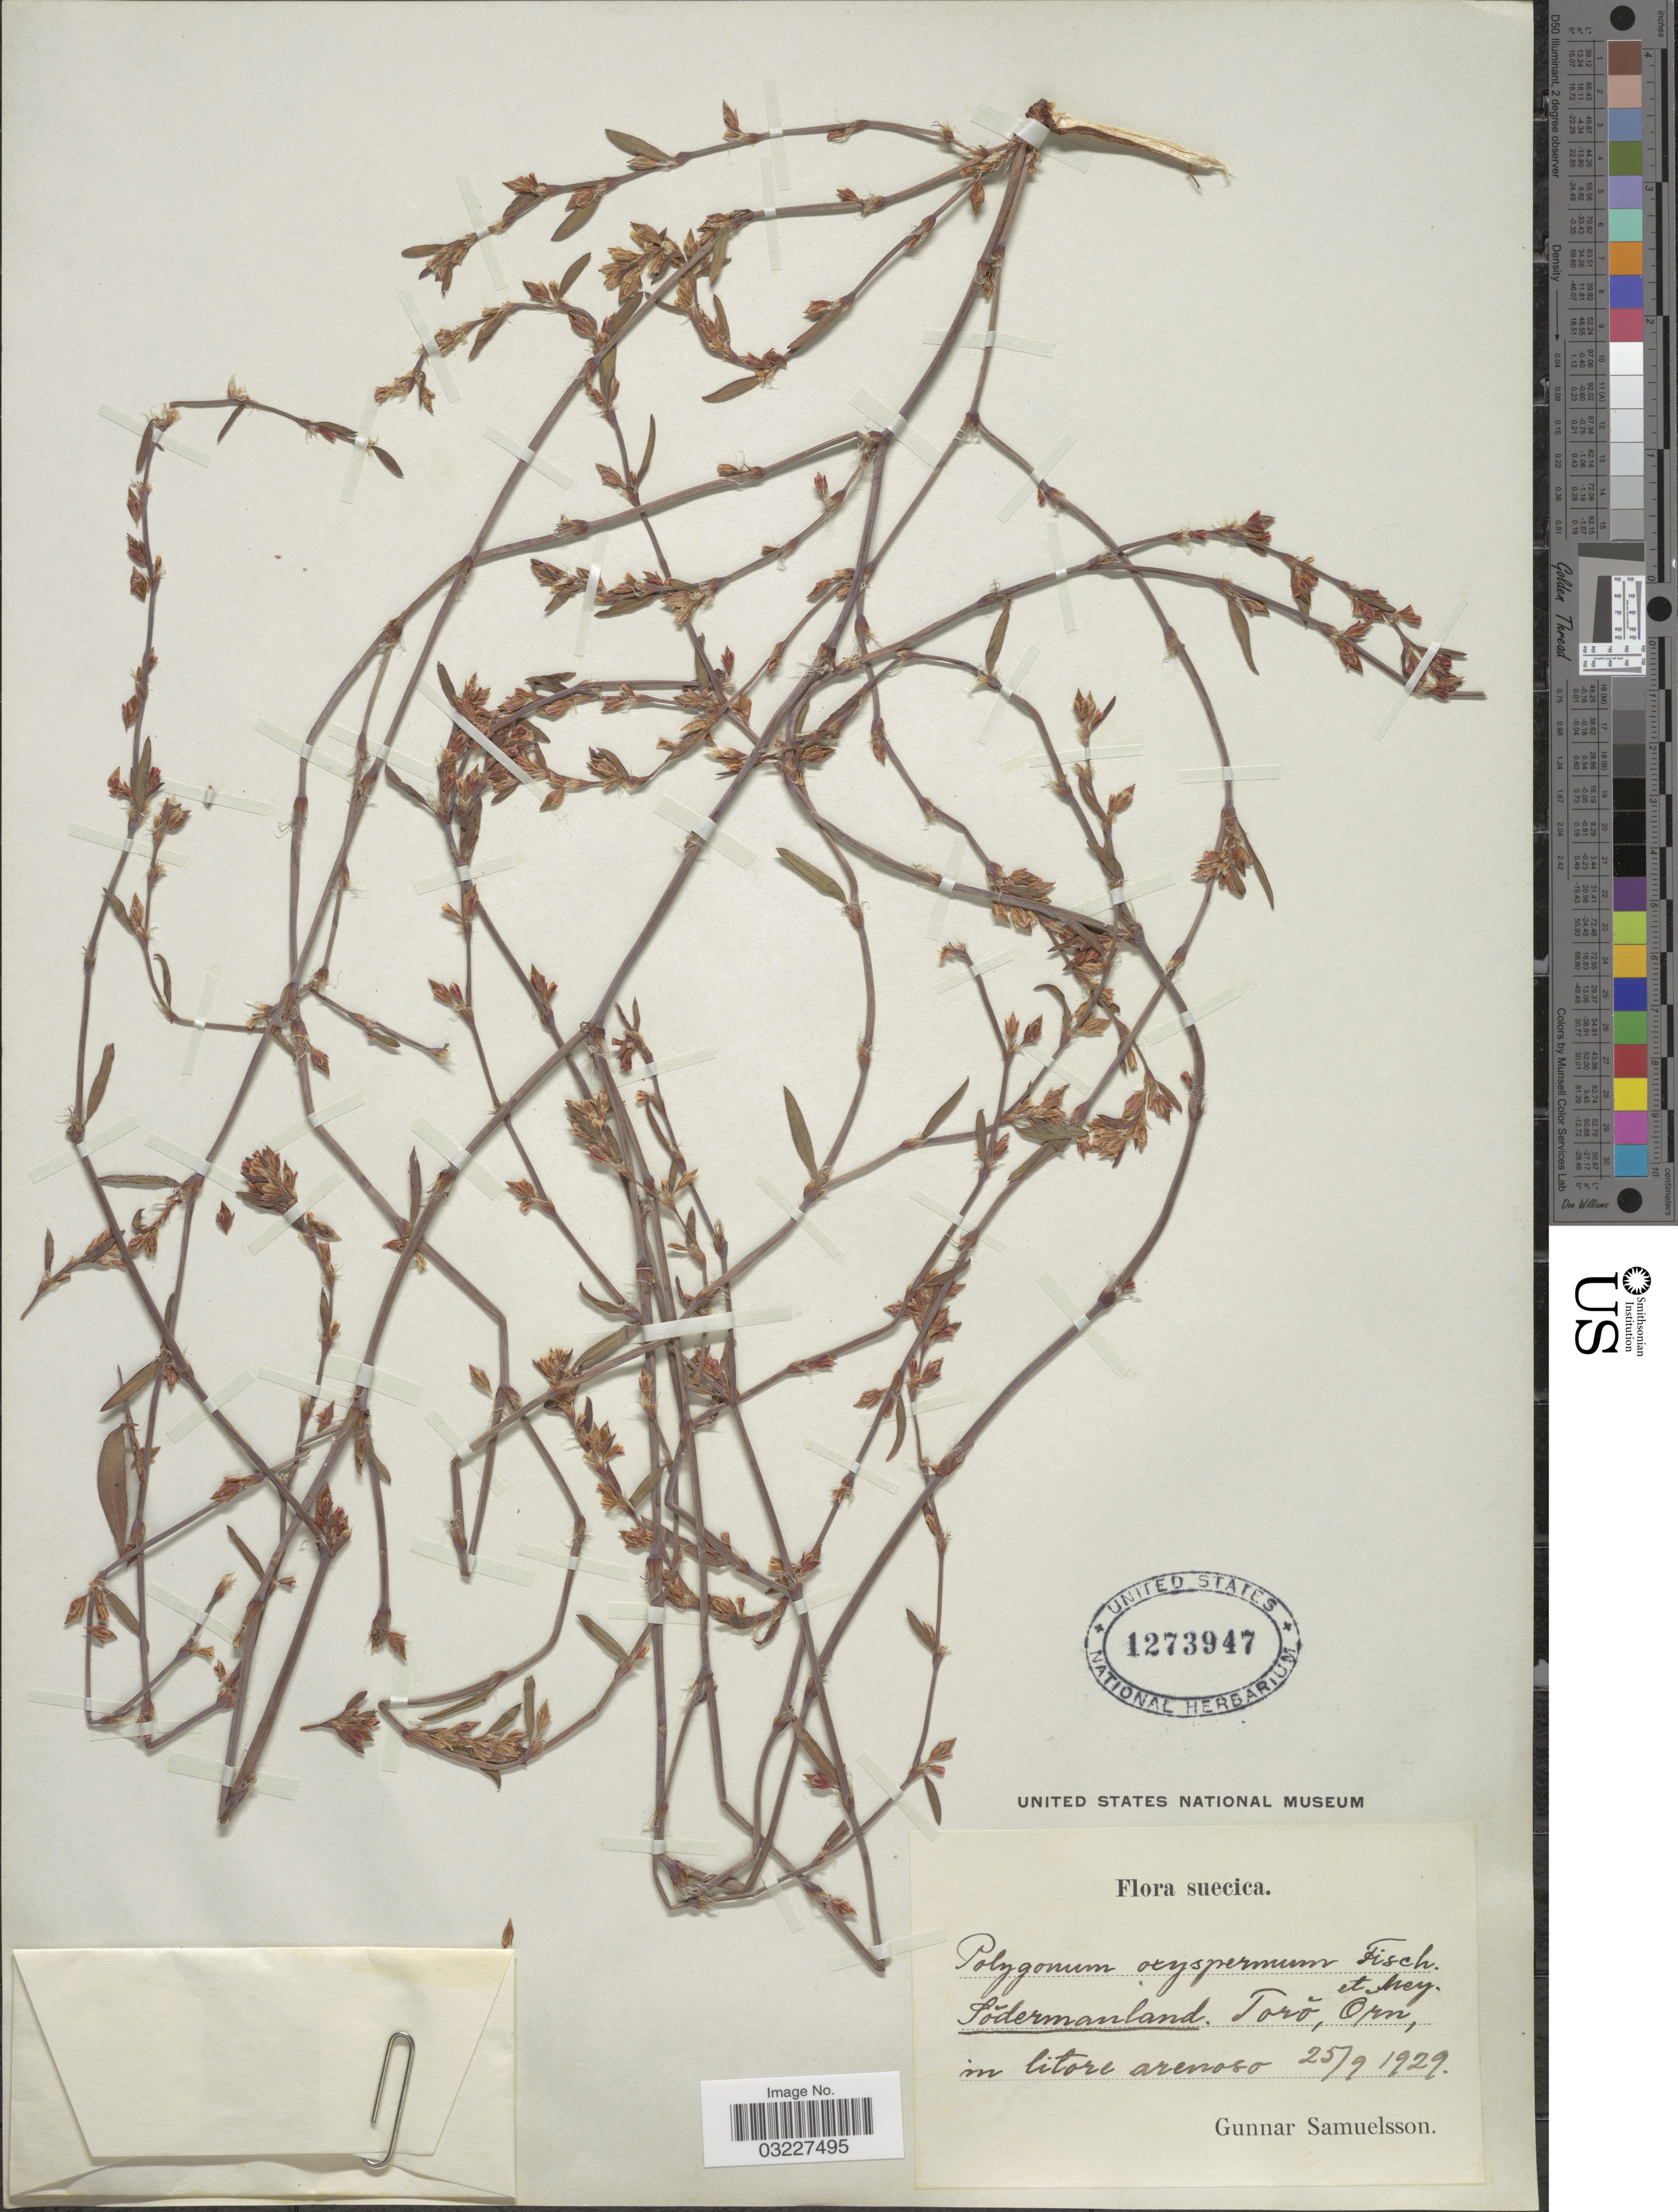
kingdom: Plantae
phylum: Tracheophyta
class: Magnoliopsida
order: Caryophyllales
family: Polygonaceae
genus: Polygonum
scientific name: Polygonum oxyspermum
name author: C.A. Mey. & Bunge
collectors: G. Samuelsson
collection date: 1929-09-25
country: Sweden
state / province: Sodermanland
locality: Suecica. Södermanland. Toro, Orn, in litore arenoso.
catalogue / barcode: US 1273947